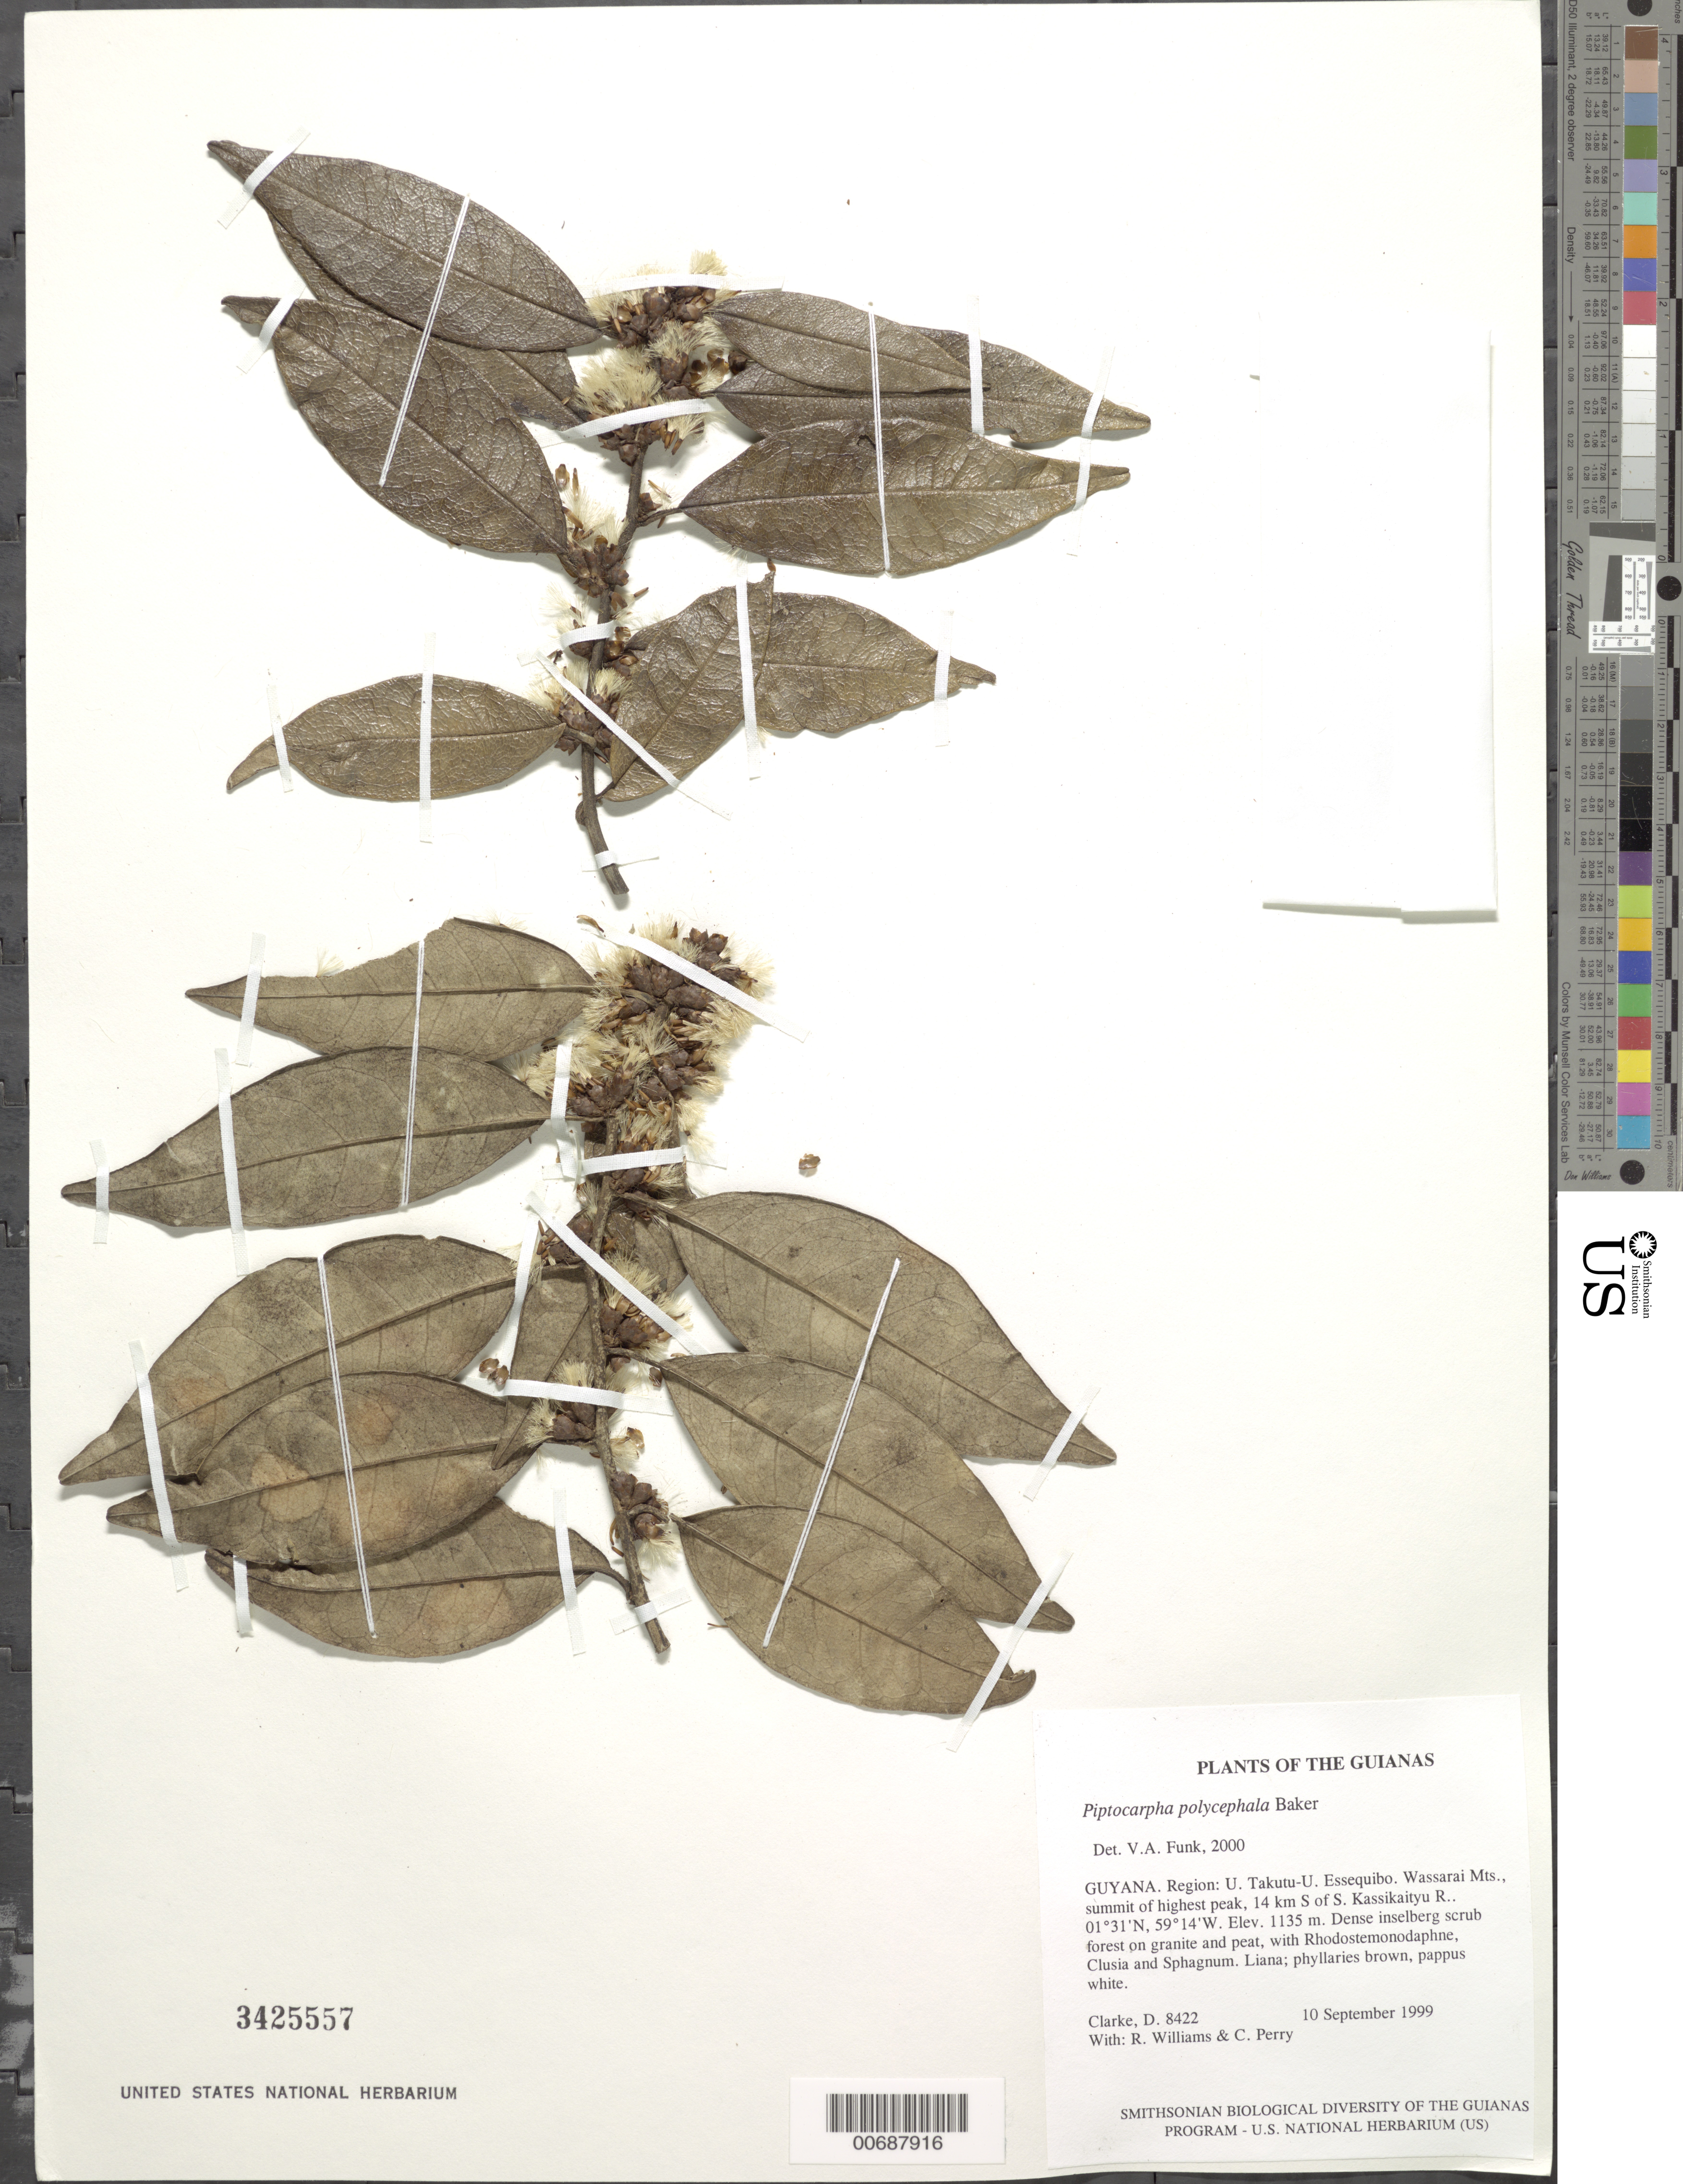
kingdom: Plantae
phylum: Tracheophyta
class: Magnoliopsida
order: Asterales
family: Asteraceae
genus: Piptocarpha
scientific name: Piptocarpha polycephala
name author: Baker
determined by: Funk, Vicki A., (BOT), Smithsonian Institution - National Museum of Natural History (UNITED STATES)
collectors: H. D. Clarke, R. Williams & C. Perry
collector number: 8422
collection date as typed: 10 September 1999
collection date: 1999-09-10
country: Guyana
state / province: U. Takutu-U. Essequibo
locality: Wassarai Mts., summit of highest peak, 14 km S of S. Kassikaityu R.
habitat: Dense inselberg scrub forest on granite and peat, with Rhodostemonodaphne, Clusia and Sphagnum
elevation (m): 1135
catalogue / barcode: US 3425557